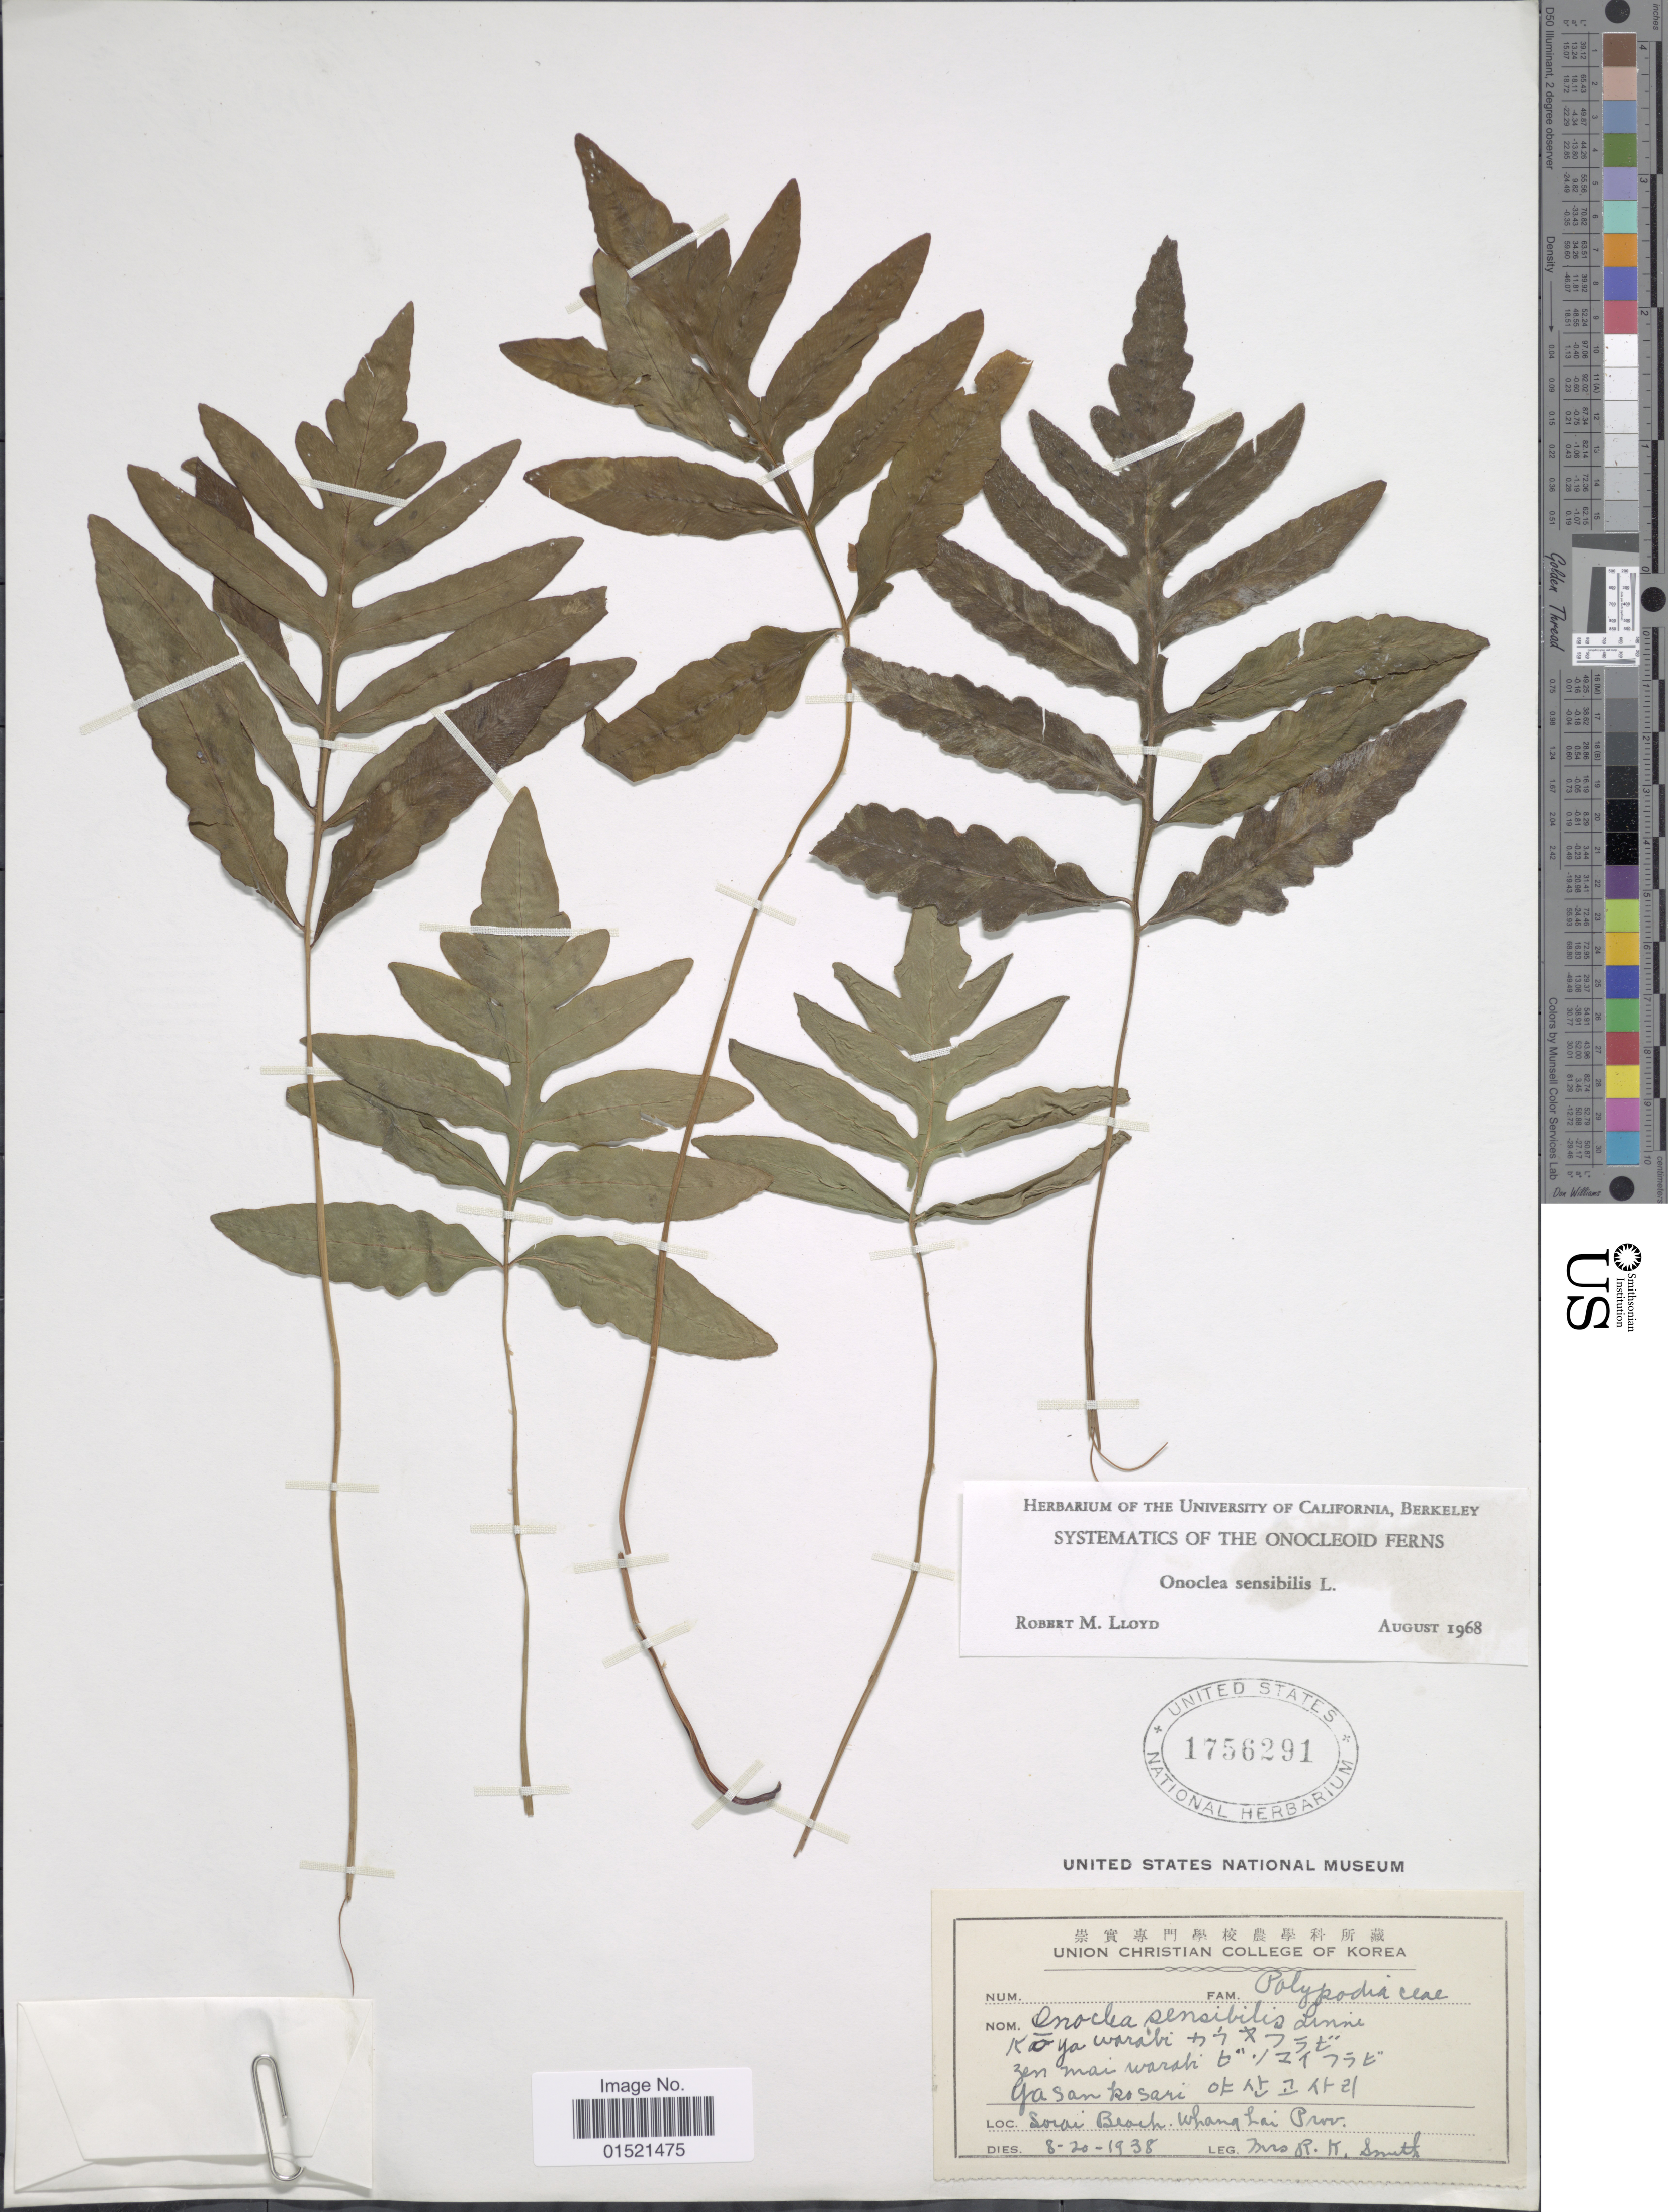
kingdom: Plantae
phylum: Tracheophyta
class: Polypodiopsida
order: Polypodiales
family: Onocleaceae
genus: Onoclea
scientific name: Onoclea sensibilis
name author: L.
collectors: Mrs. R. K. Smith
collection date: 1938-08-20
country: North Korea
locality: Sorai Beach, Whang Lai prov, Gasan Kosari [Foreign script]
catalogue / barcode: US 1756291